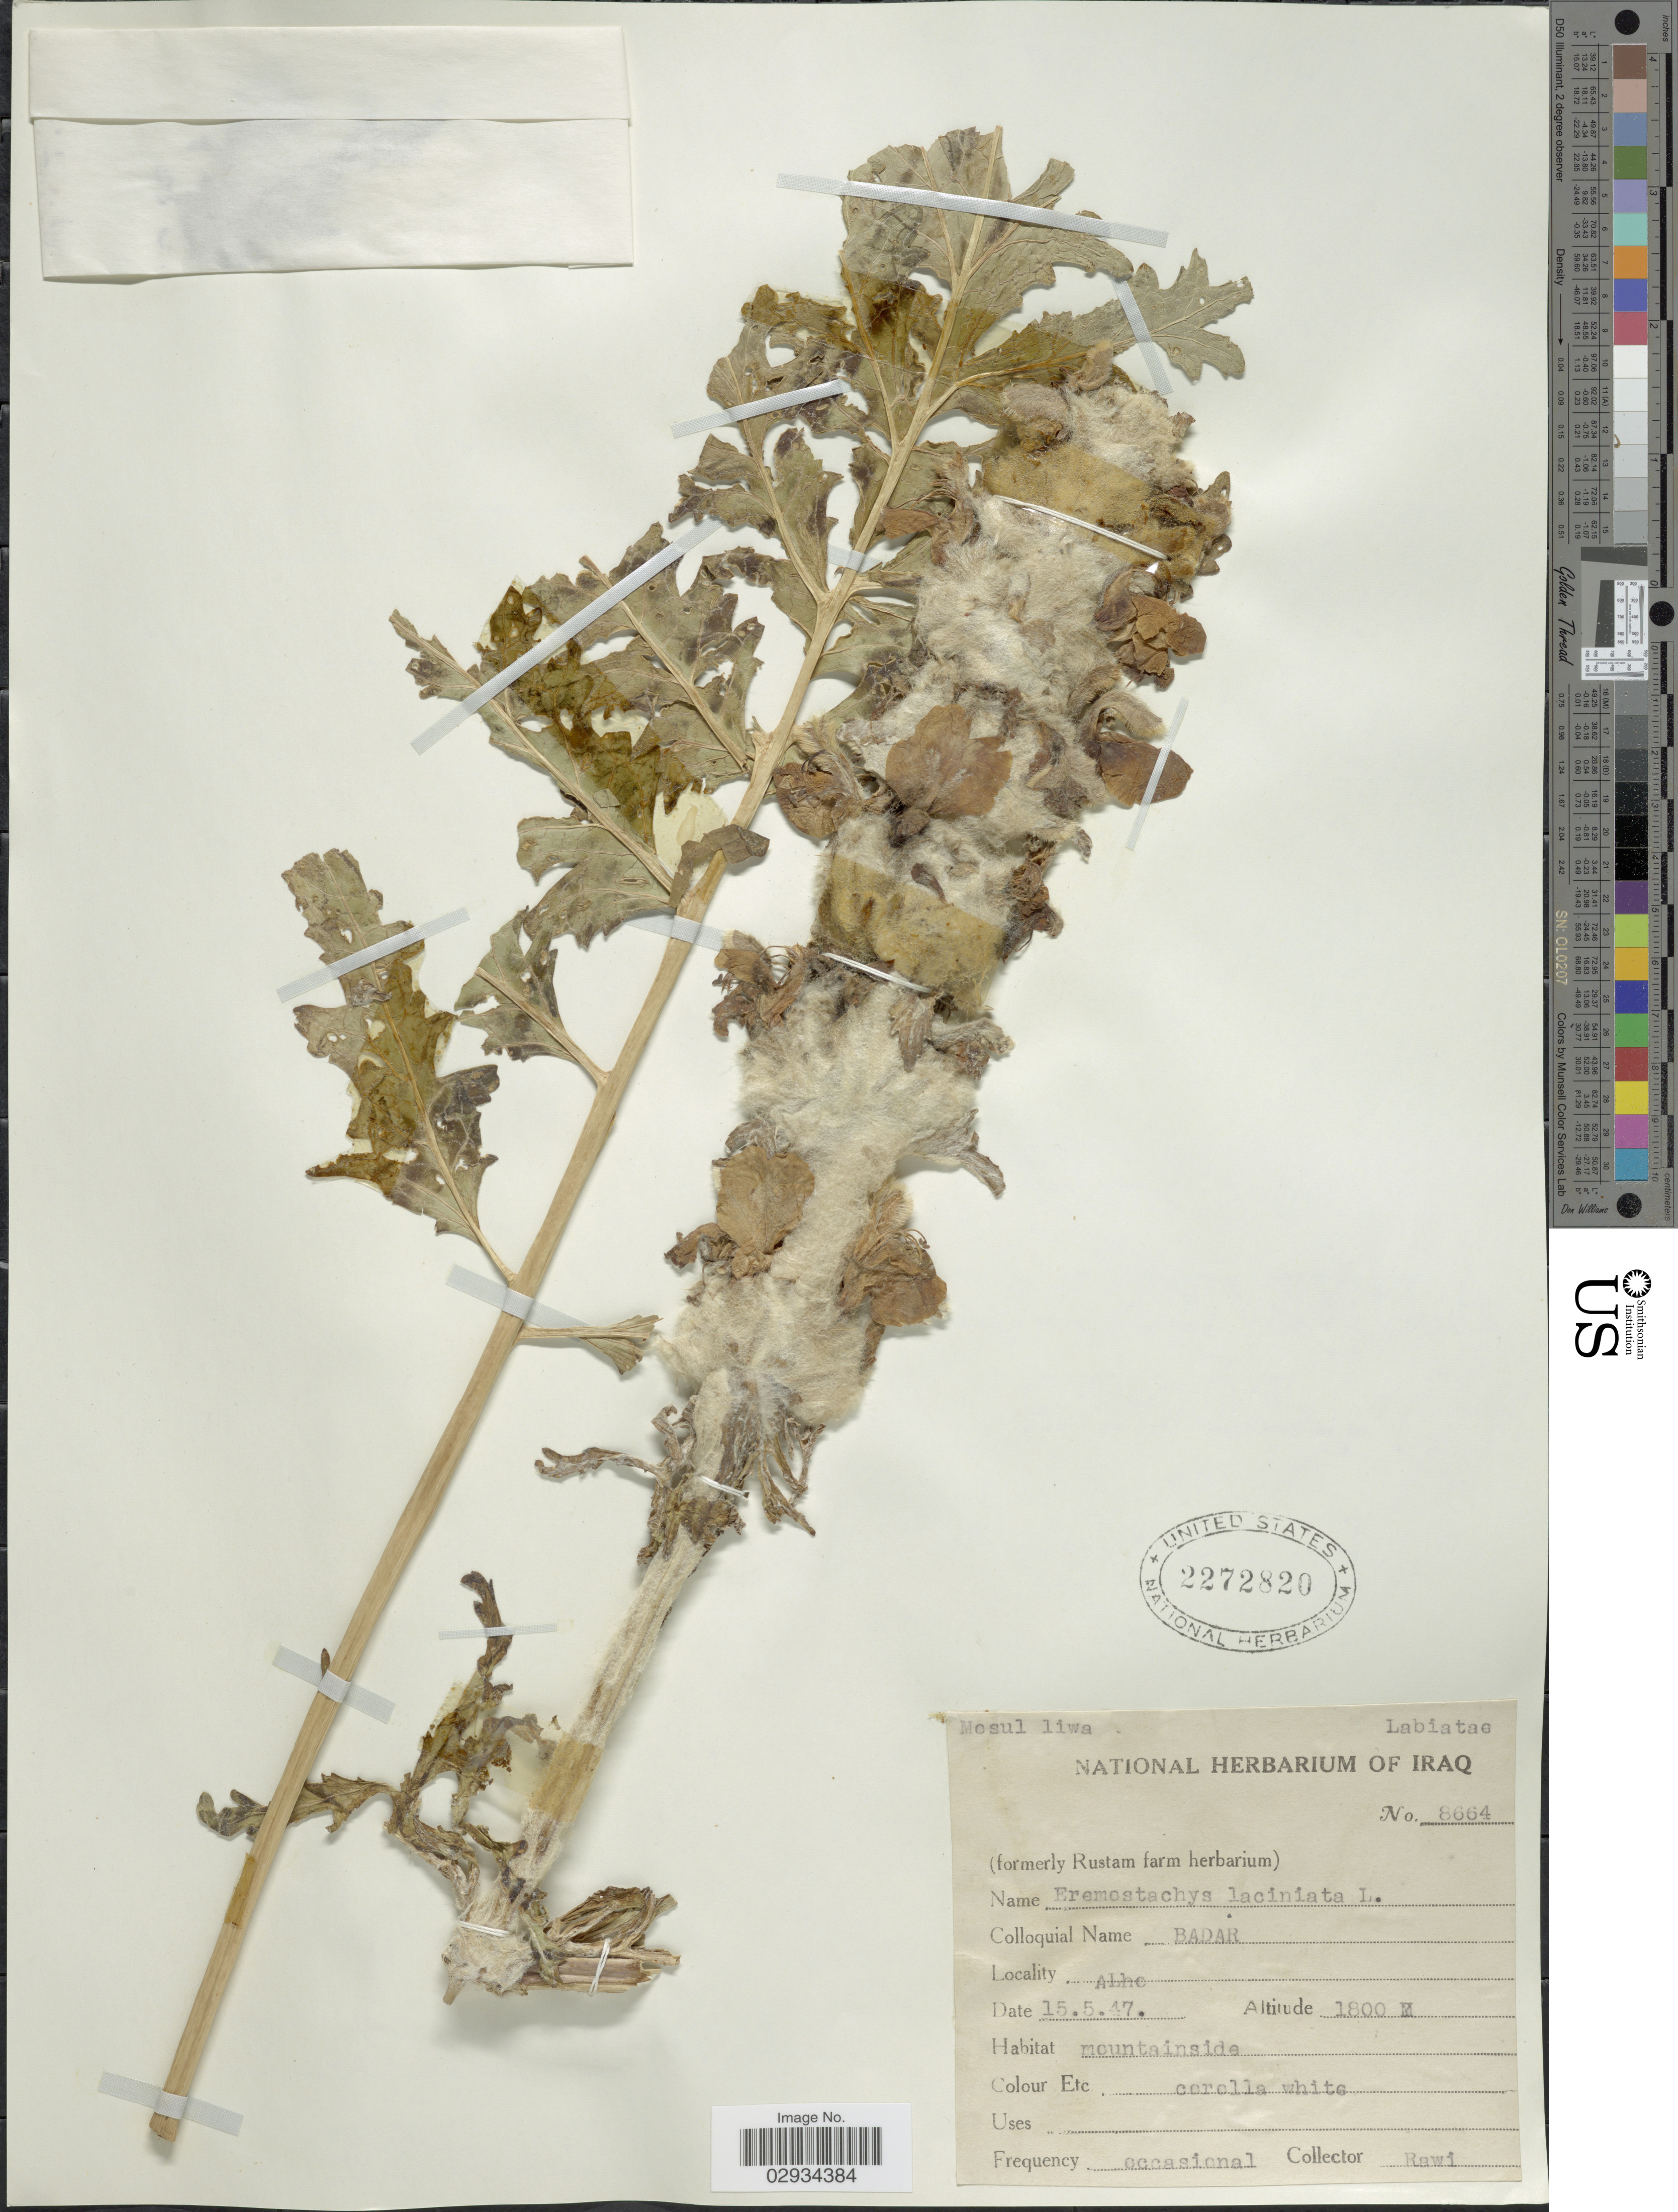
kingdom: Plantae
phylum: Tracheophyta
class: Magnoliopsida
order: Lamiales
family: Lamiaceae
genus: Eremostachys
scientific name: Eremostachys laciniata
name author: Bunge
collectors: -. Rawi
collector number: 8664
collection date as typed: Transcribed d/m/y: 15/5/47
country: Iraq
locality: Alhe.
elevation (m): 1800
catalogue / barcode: US 2272820